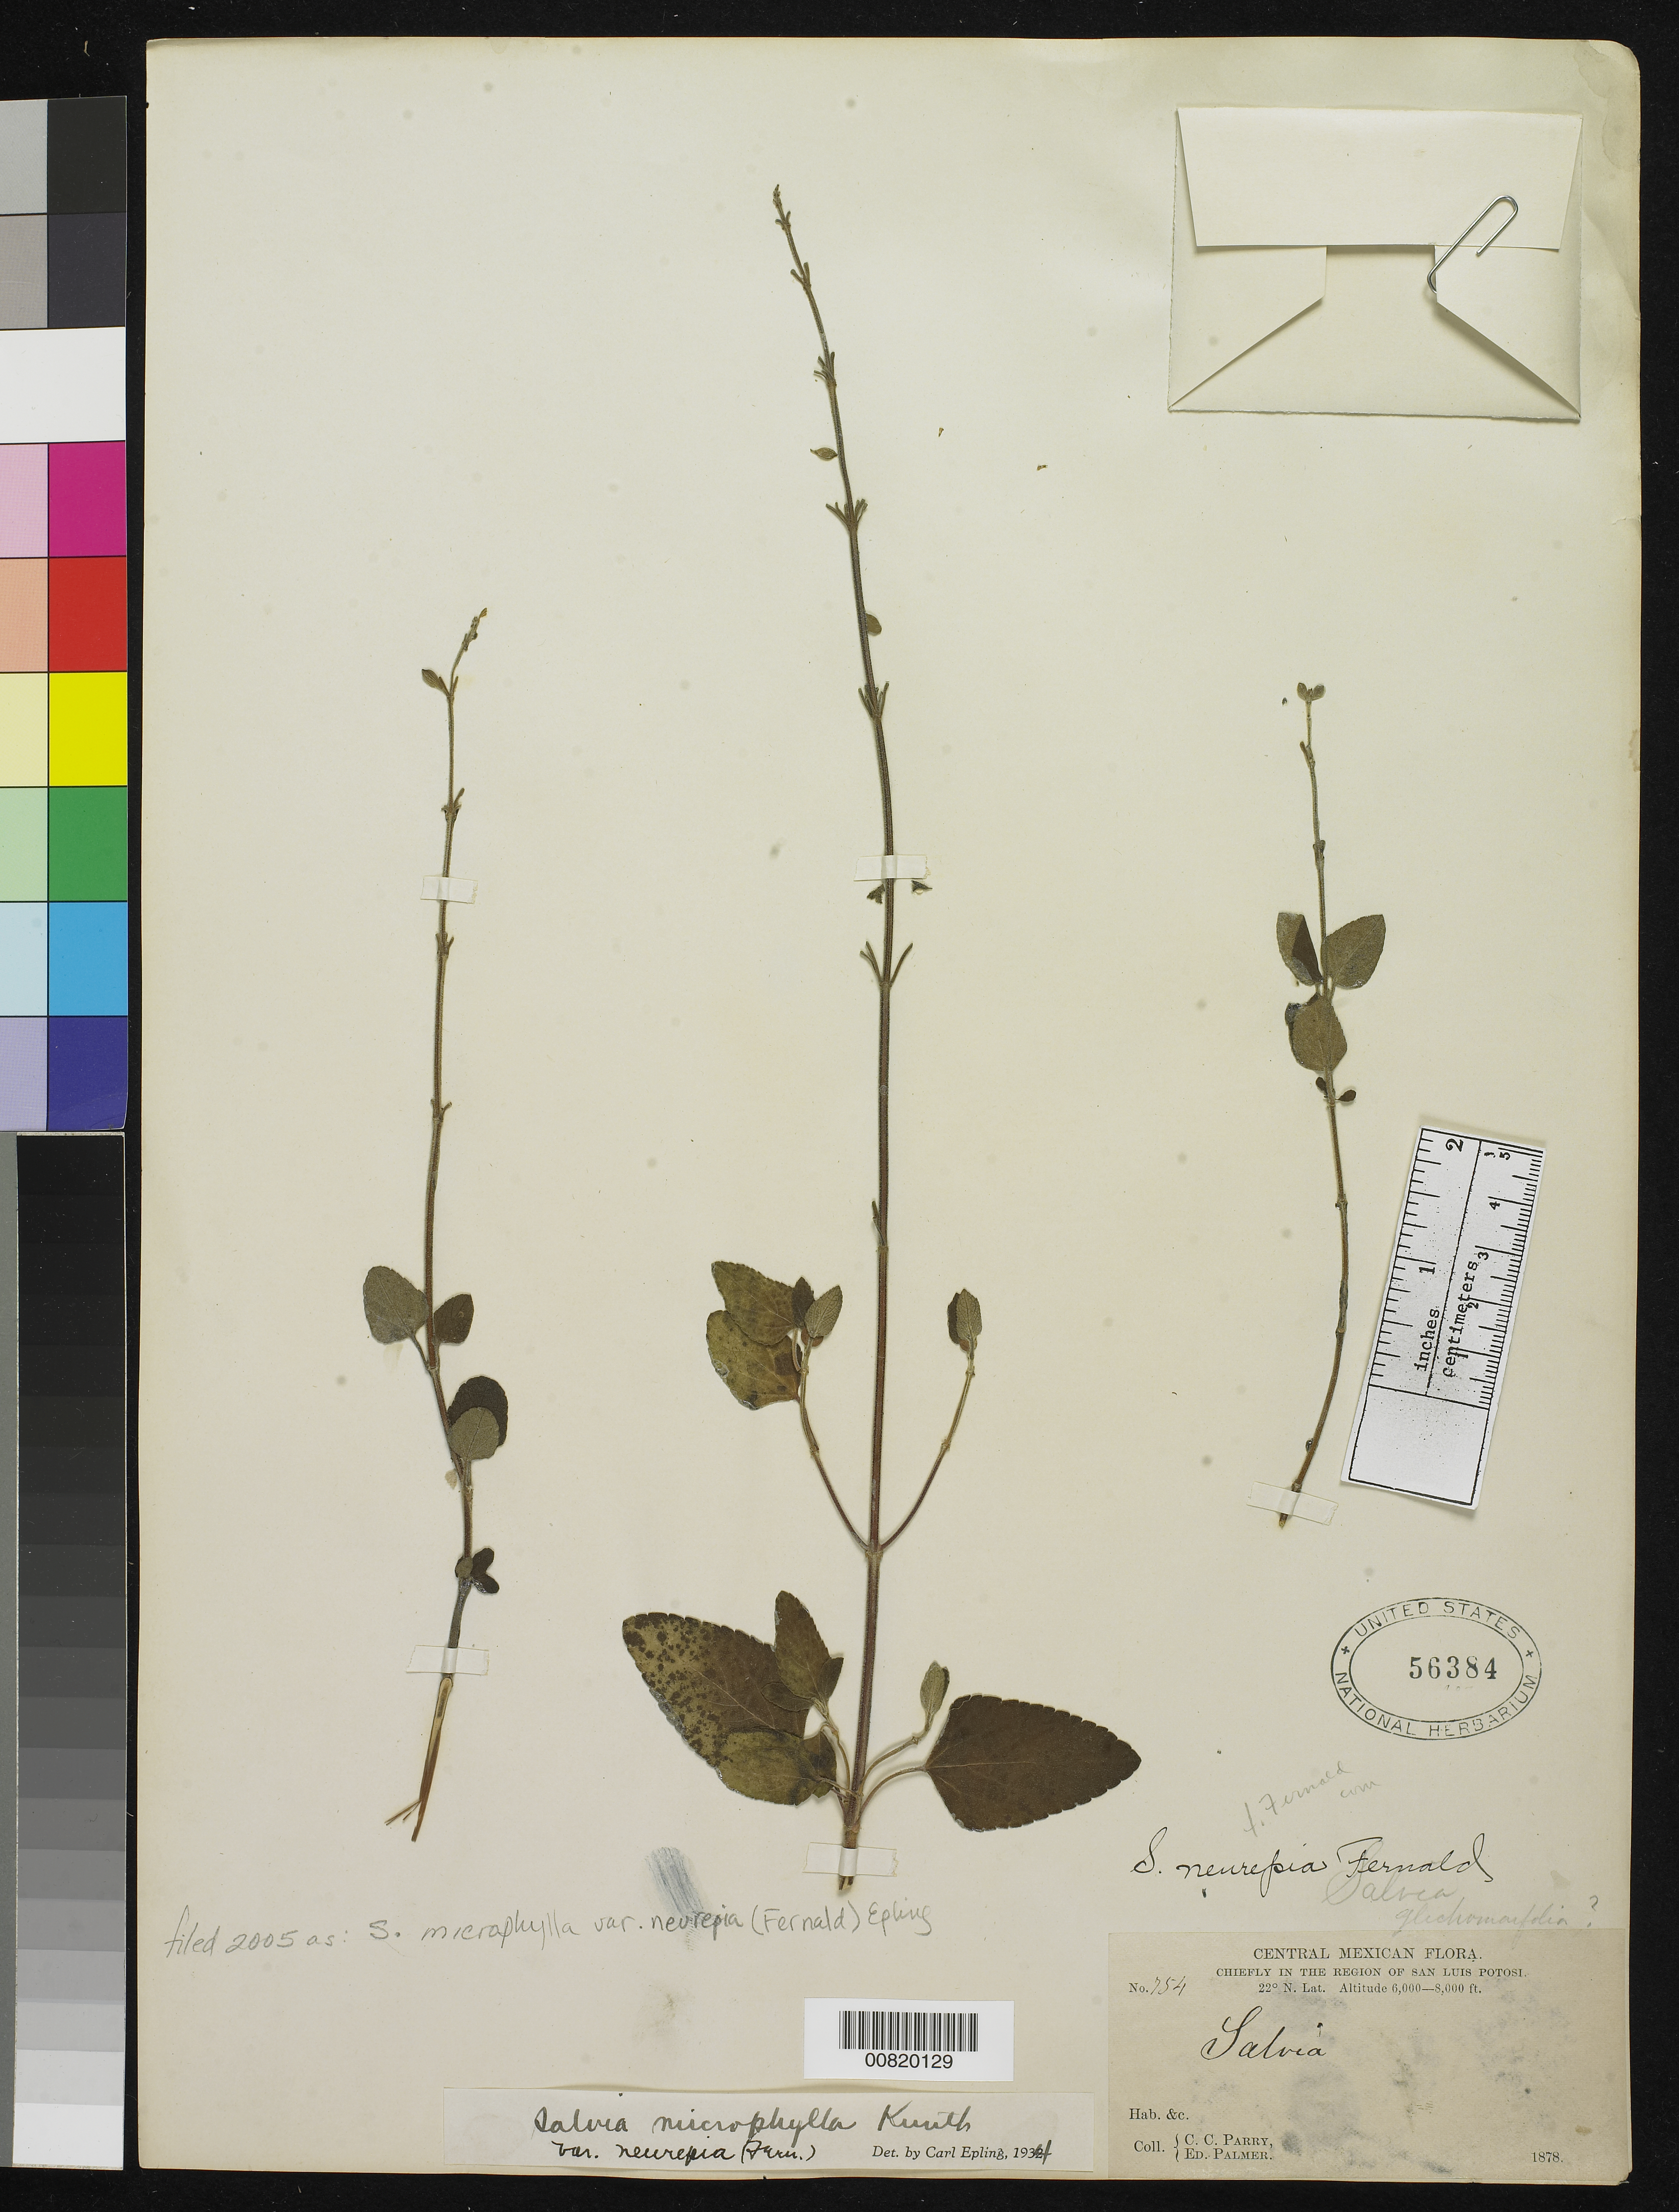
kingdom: Plantae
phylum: Tracheophyta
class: Magnoliopsida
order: Lamiales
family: Lamiaceae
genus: Salvia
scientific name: Salvia microphylla var. neurepia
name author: Kunth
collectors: C. C. Parry & E. Palmer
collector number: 754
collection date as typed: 1878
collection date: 1878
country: Mexico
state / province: San Luis Potosí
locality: Chiefly in the region of San Luis Potosí.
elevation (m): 1829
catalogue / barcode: US 56384